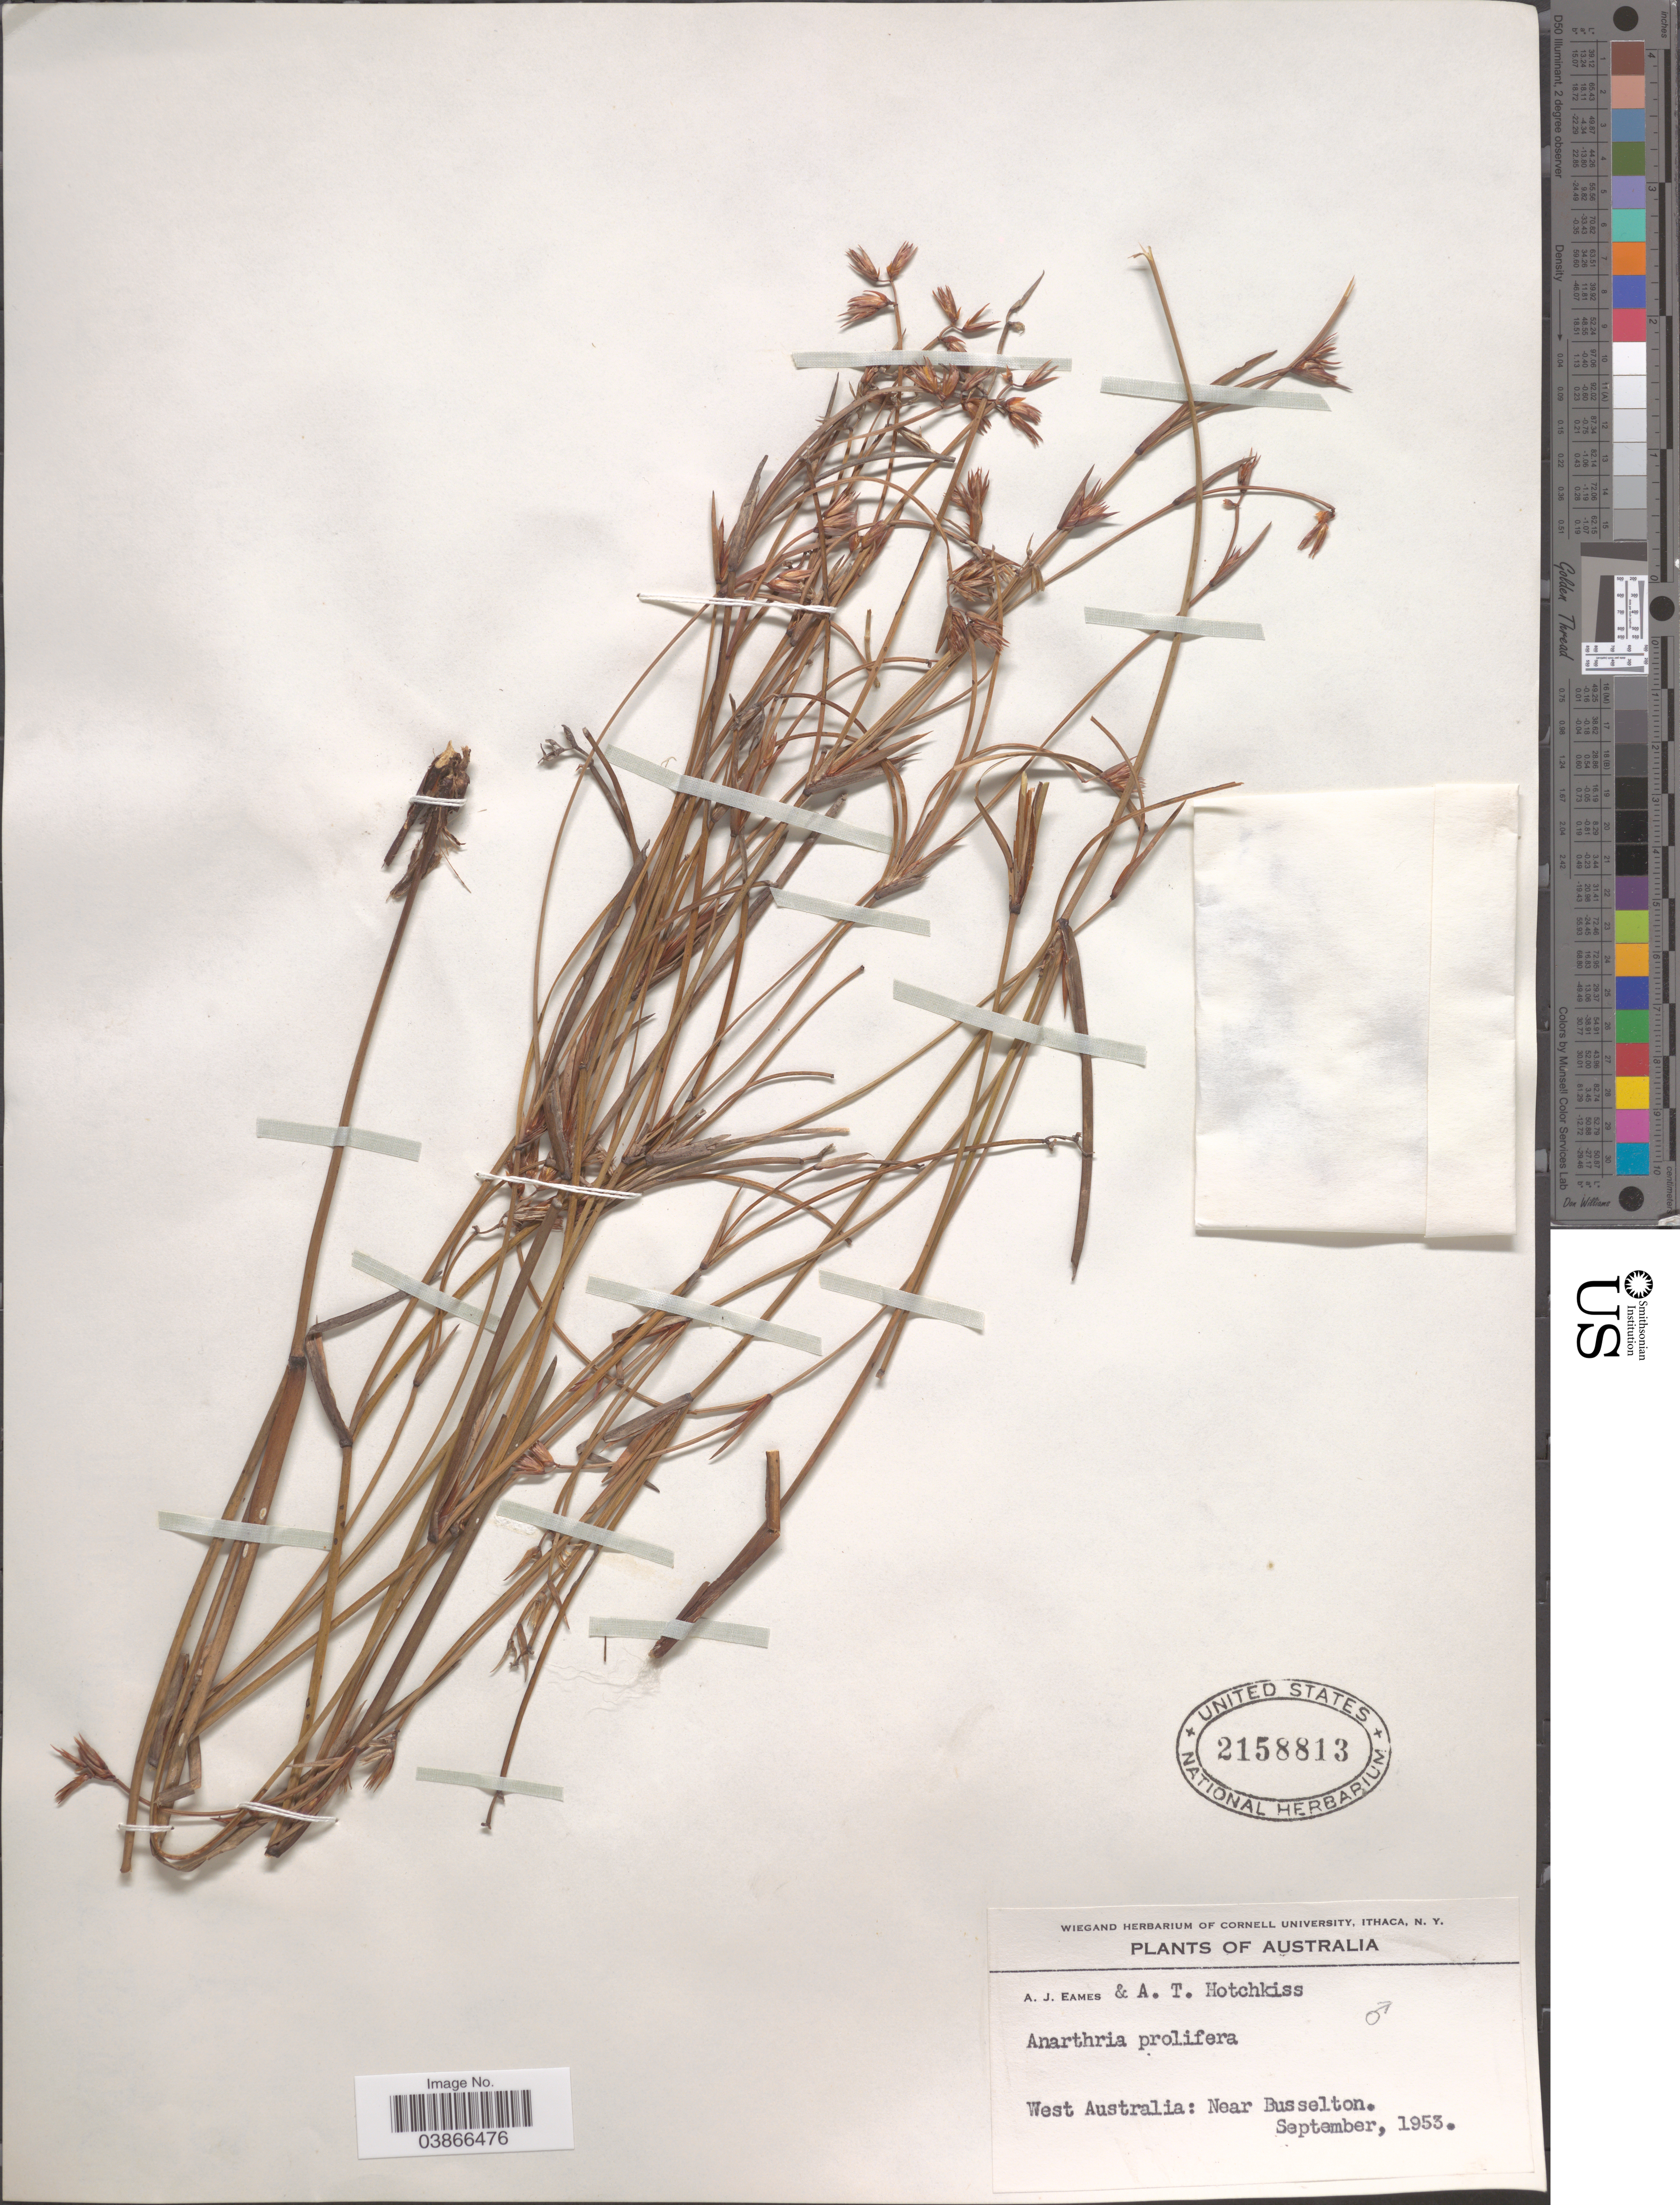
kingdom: Plantae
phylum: Tracheophyta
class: Liliopsida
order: Poales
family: Restionaceae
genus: Anarthria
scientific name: Anarthria prolifera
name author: R. Br.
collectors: A. J. Eames & A. Hotchkiss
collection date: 1953-09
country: Australia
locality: West Australia: Near Busselton.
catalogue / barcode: US 2158813